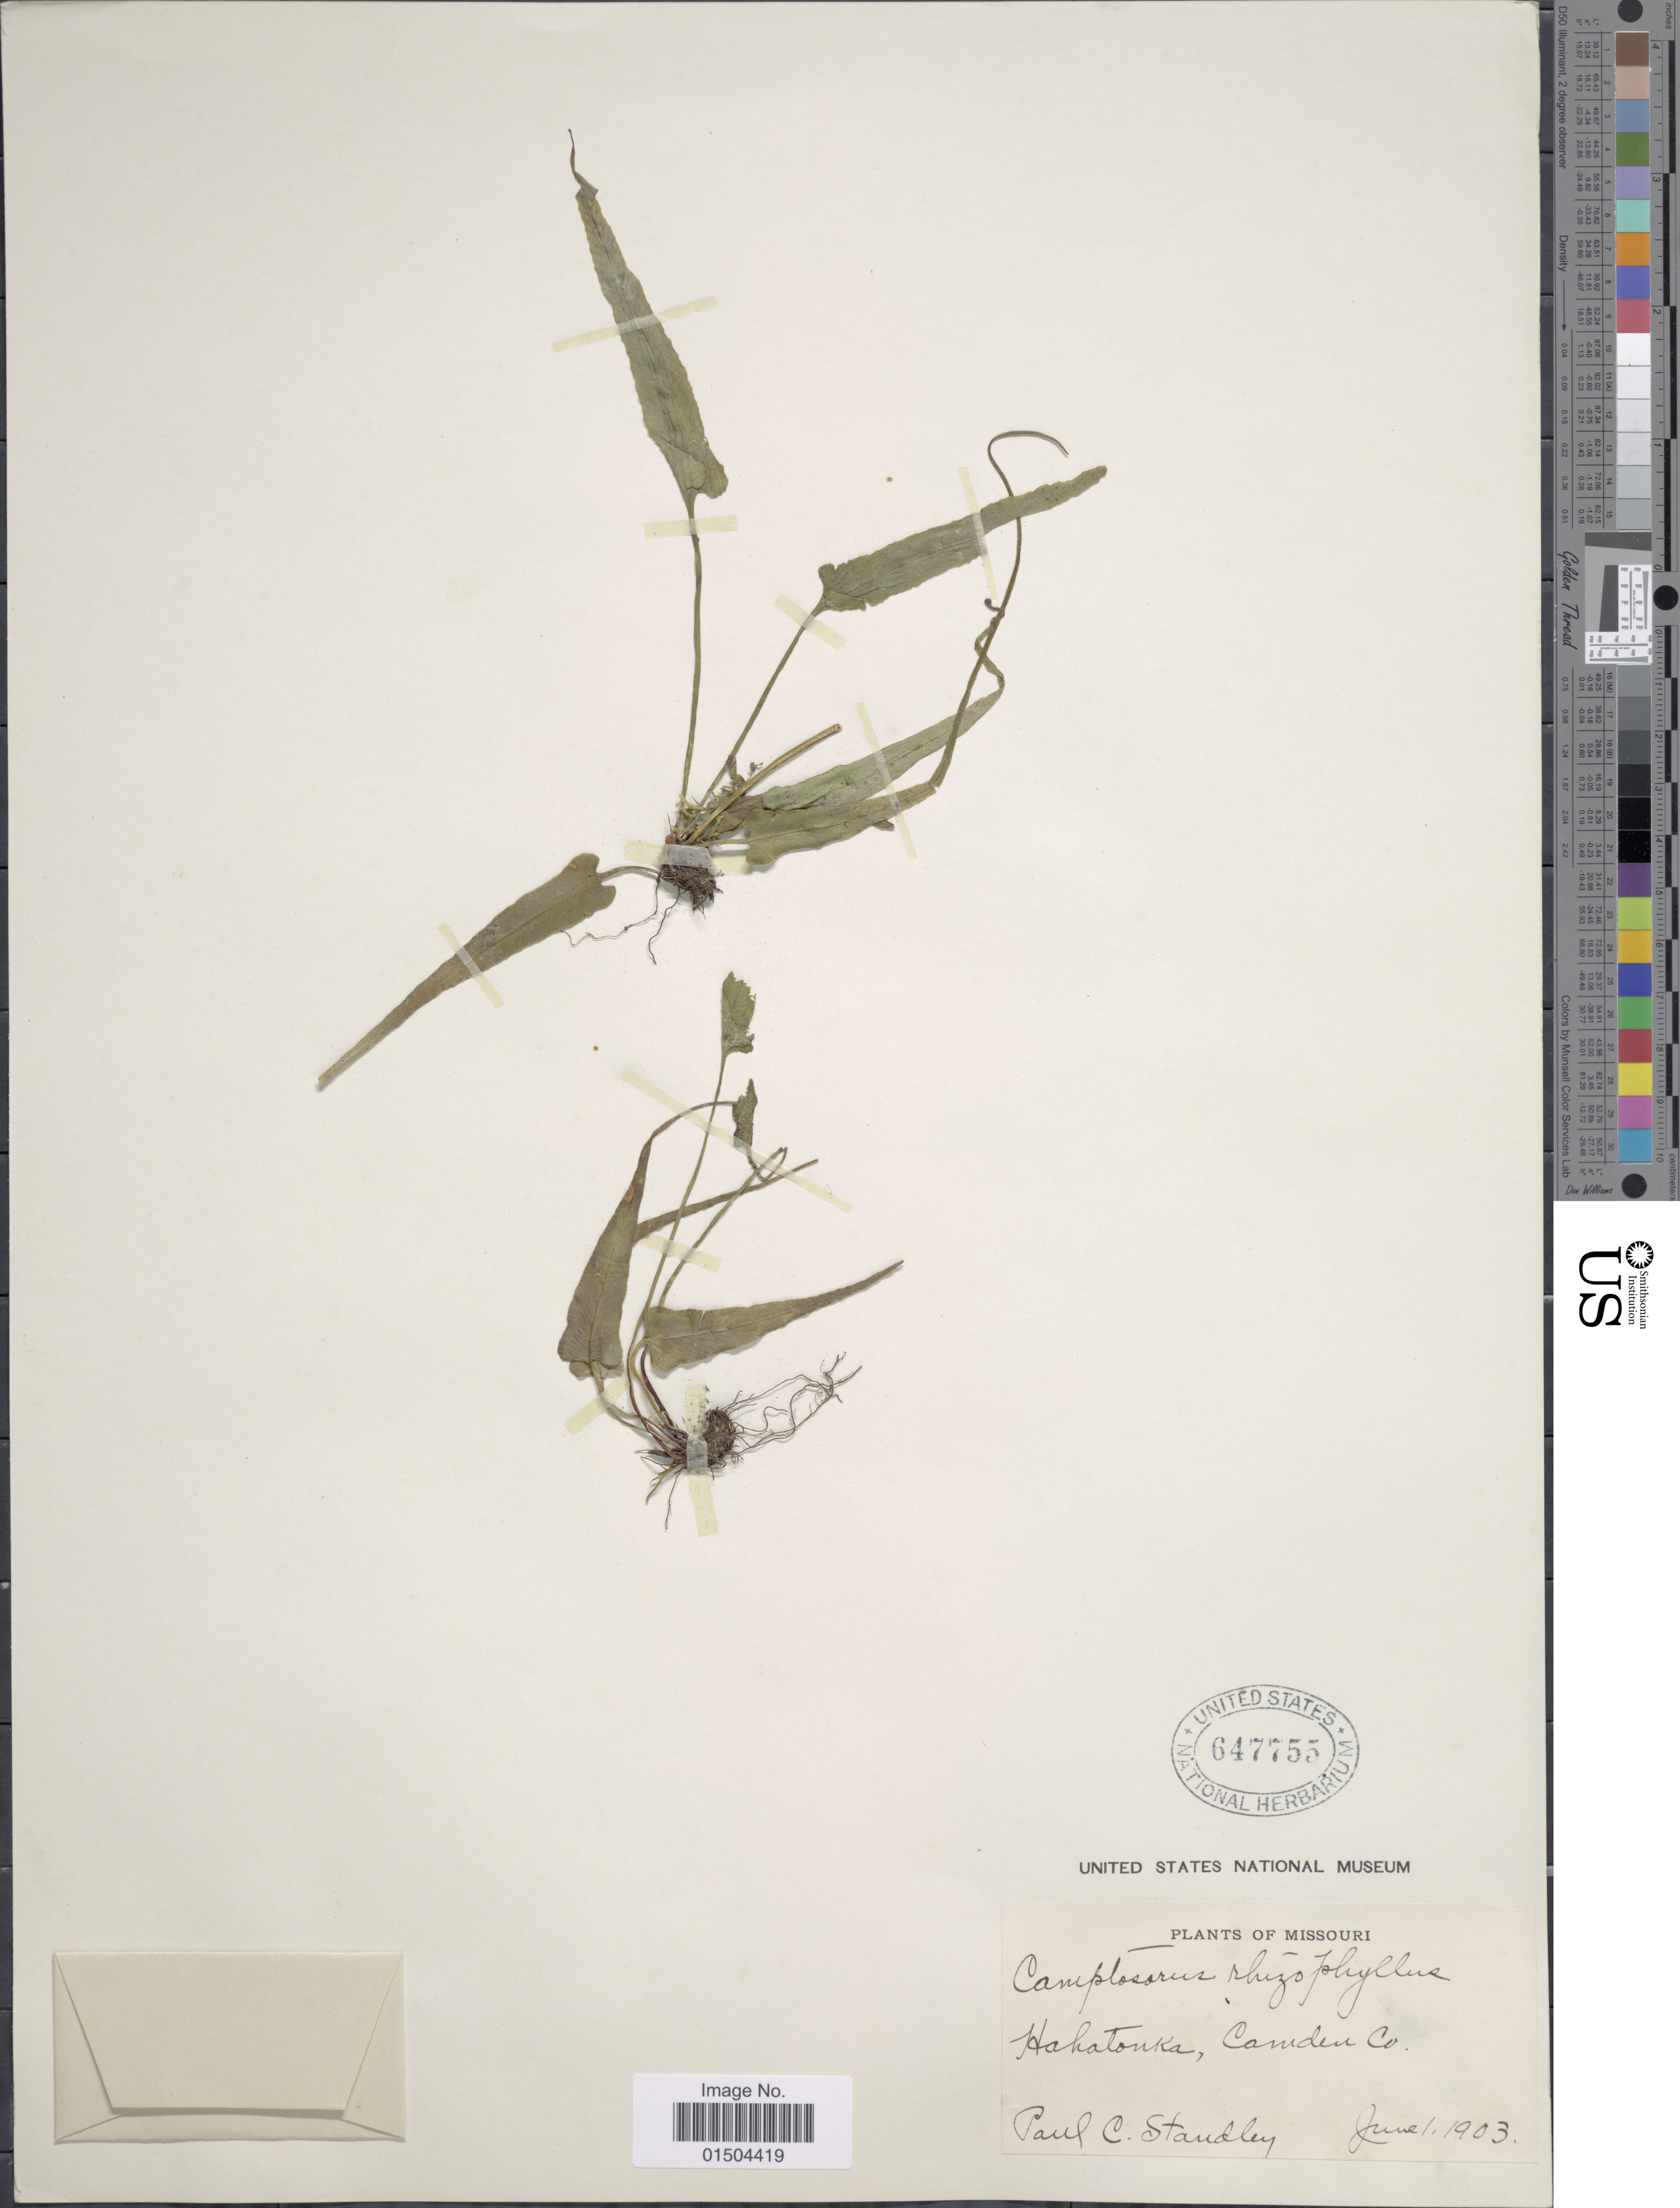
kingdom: Plantae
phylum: Tracheophyta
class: Polypodiopsida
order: Polypodiales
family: Aspleniaceae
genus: Asplenium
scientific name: Asplenium rhizophyllum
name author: L.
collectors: P. C. Standley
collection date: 1903-06-01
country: United States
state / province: Missouri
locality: Ha Ha Tonka, Camden Co.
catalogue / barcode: US 647755